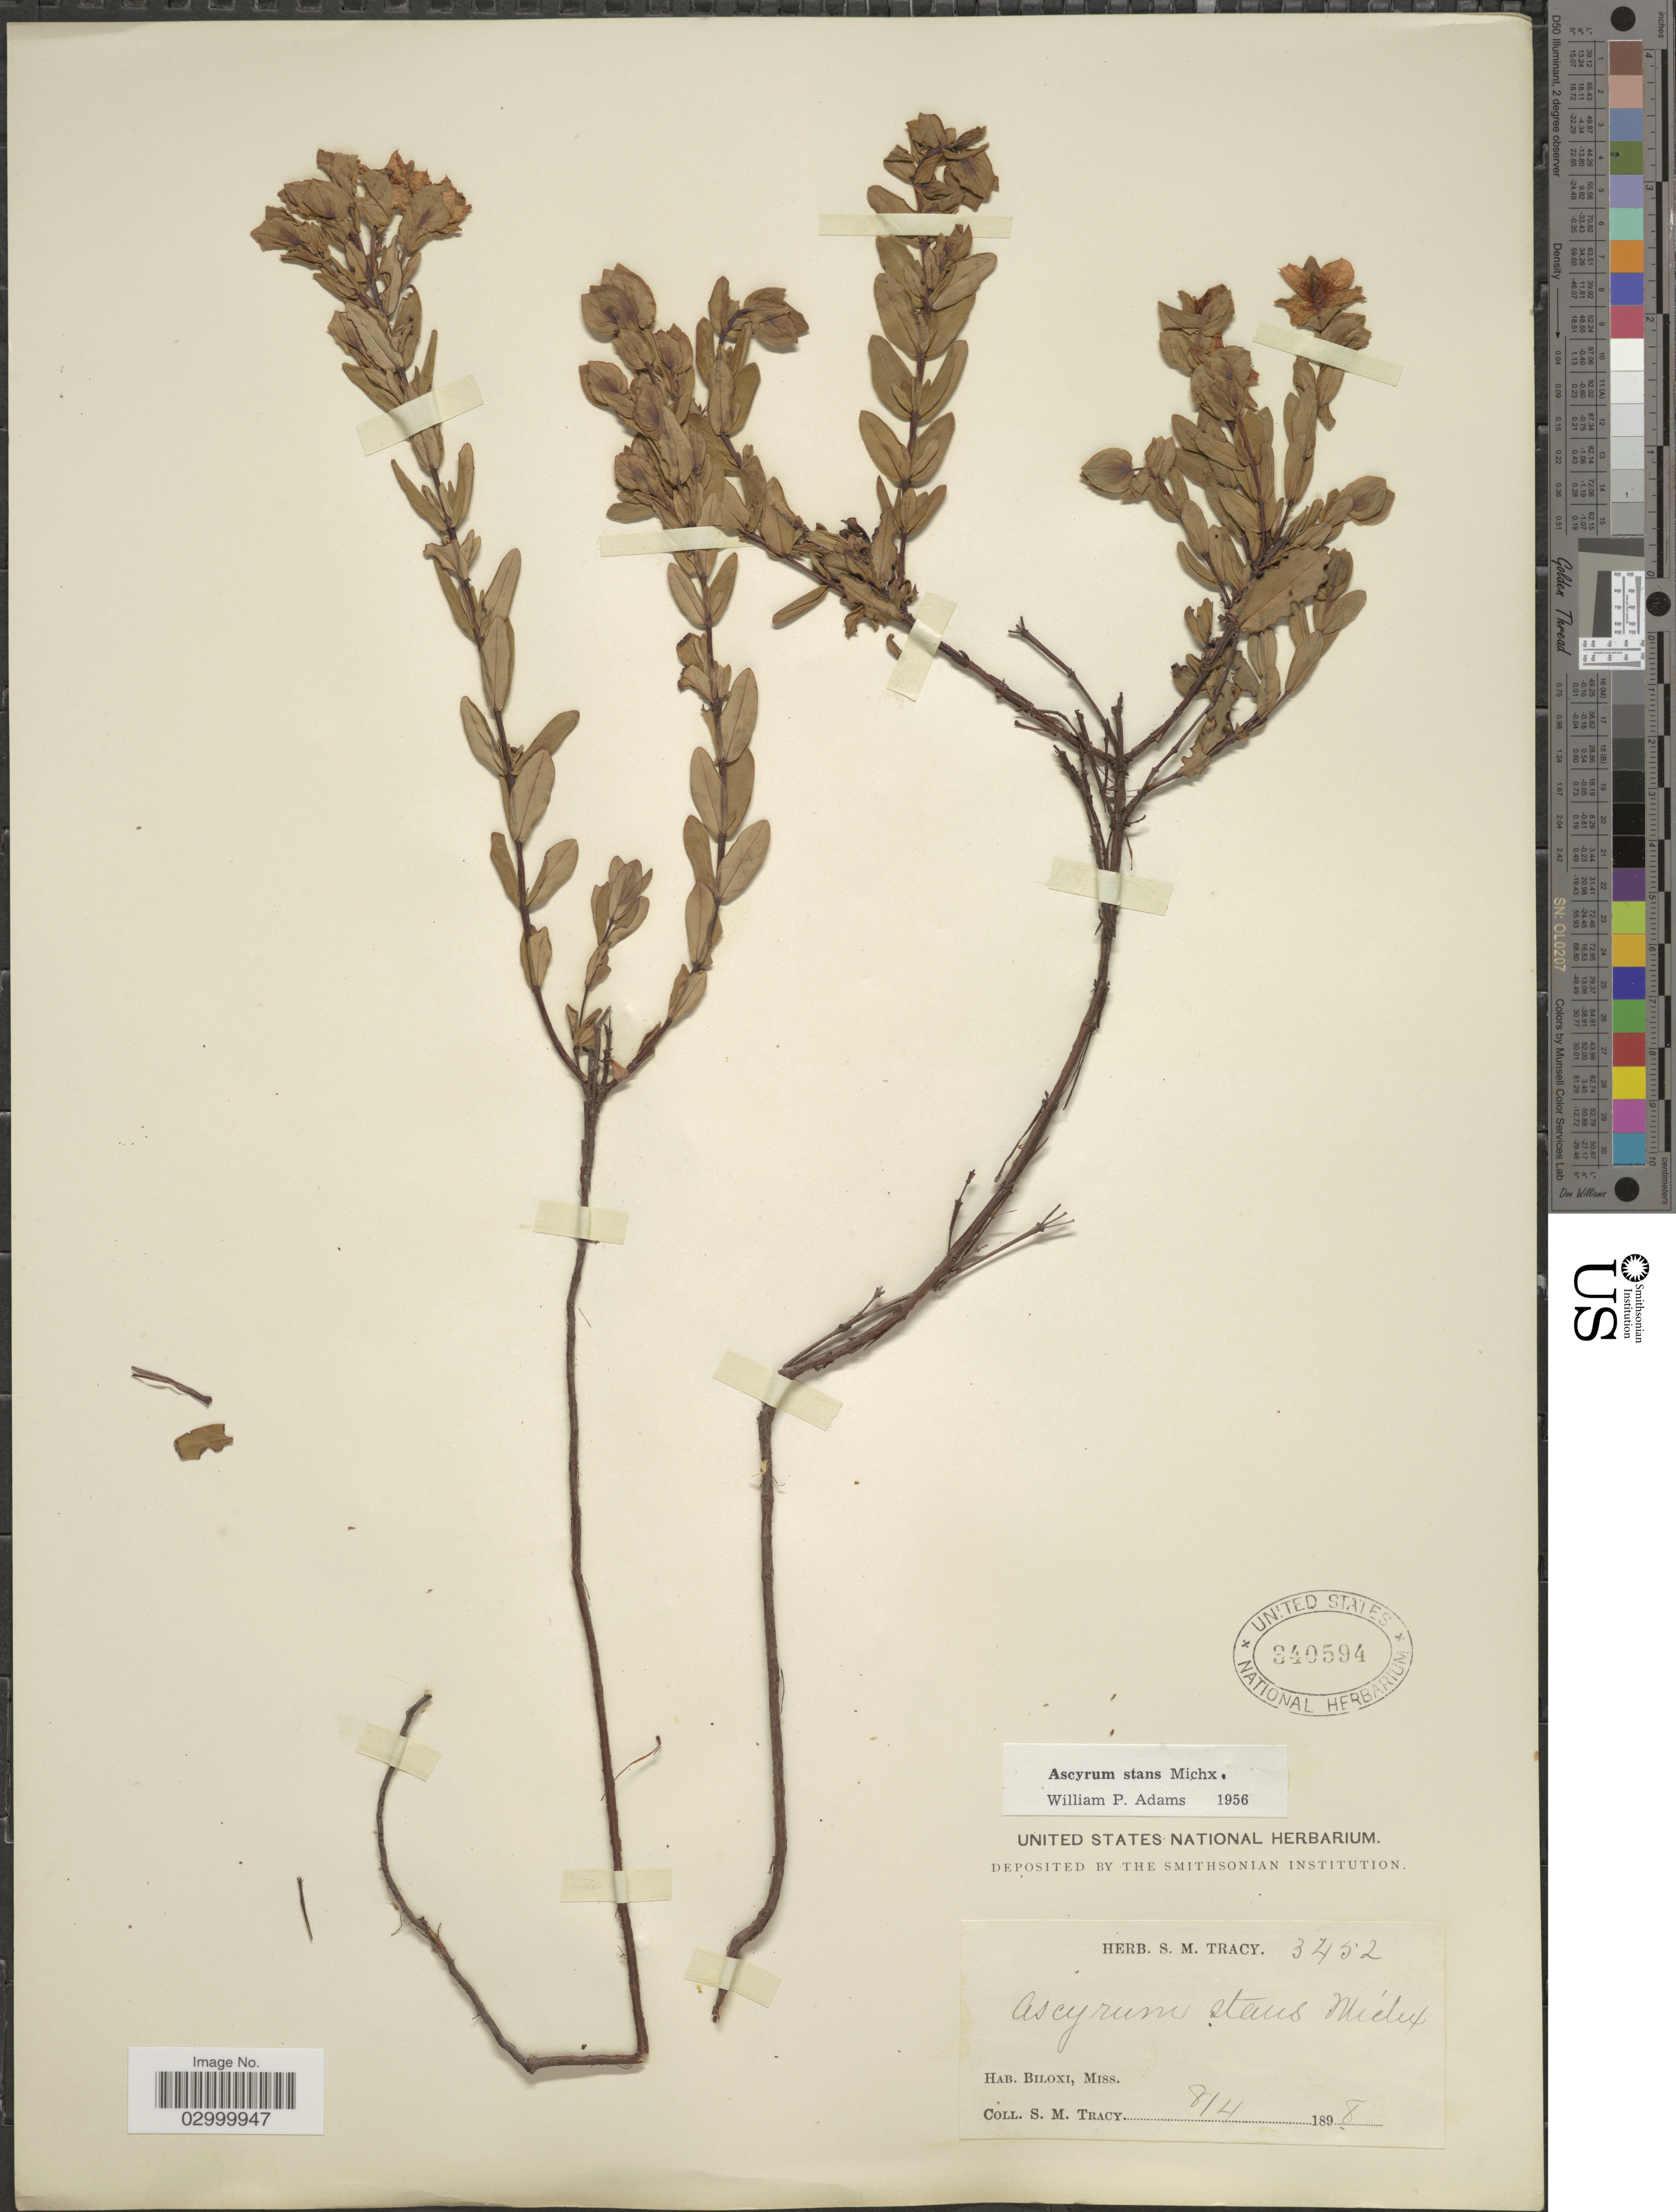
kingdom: Plantae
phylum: Tracheophyta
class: Magnoliopsida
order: Malpighiales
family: Hypericaceae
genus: Hypericum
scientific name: Hypericum crux-andreae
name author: (L.) Crantz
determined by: Strong, Mark T., (BOT), Smithsonian Institution - National Museum of Natural History (UNITED STATES)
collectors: S. M. Tracy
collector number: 3452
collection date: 1898-04-08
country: United States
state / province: Mississippi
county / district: Harrison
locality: Biloxi, Miss.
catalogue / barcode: US 340594